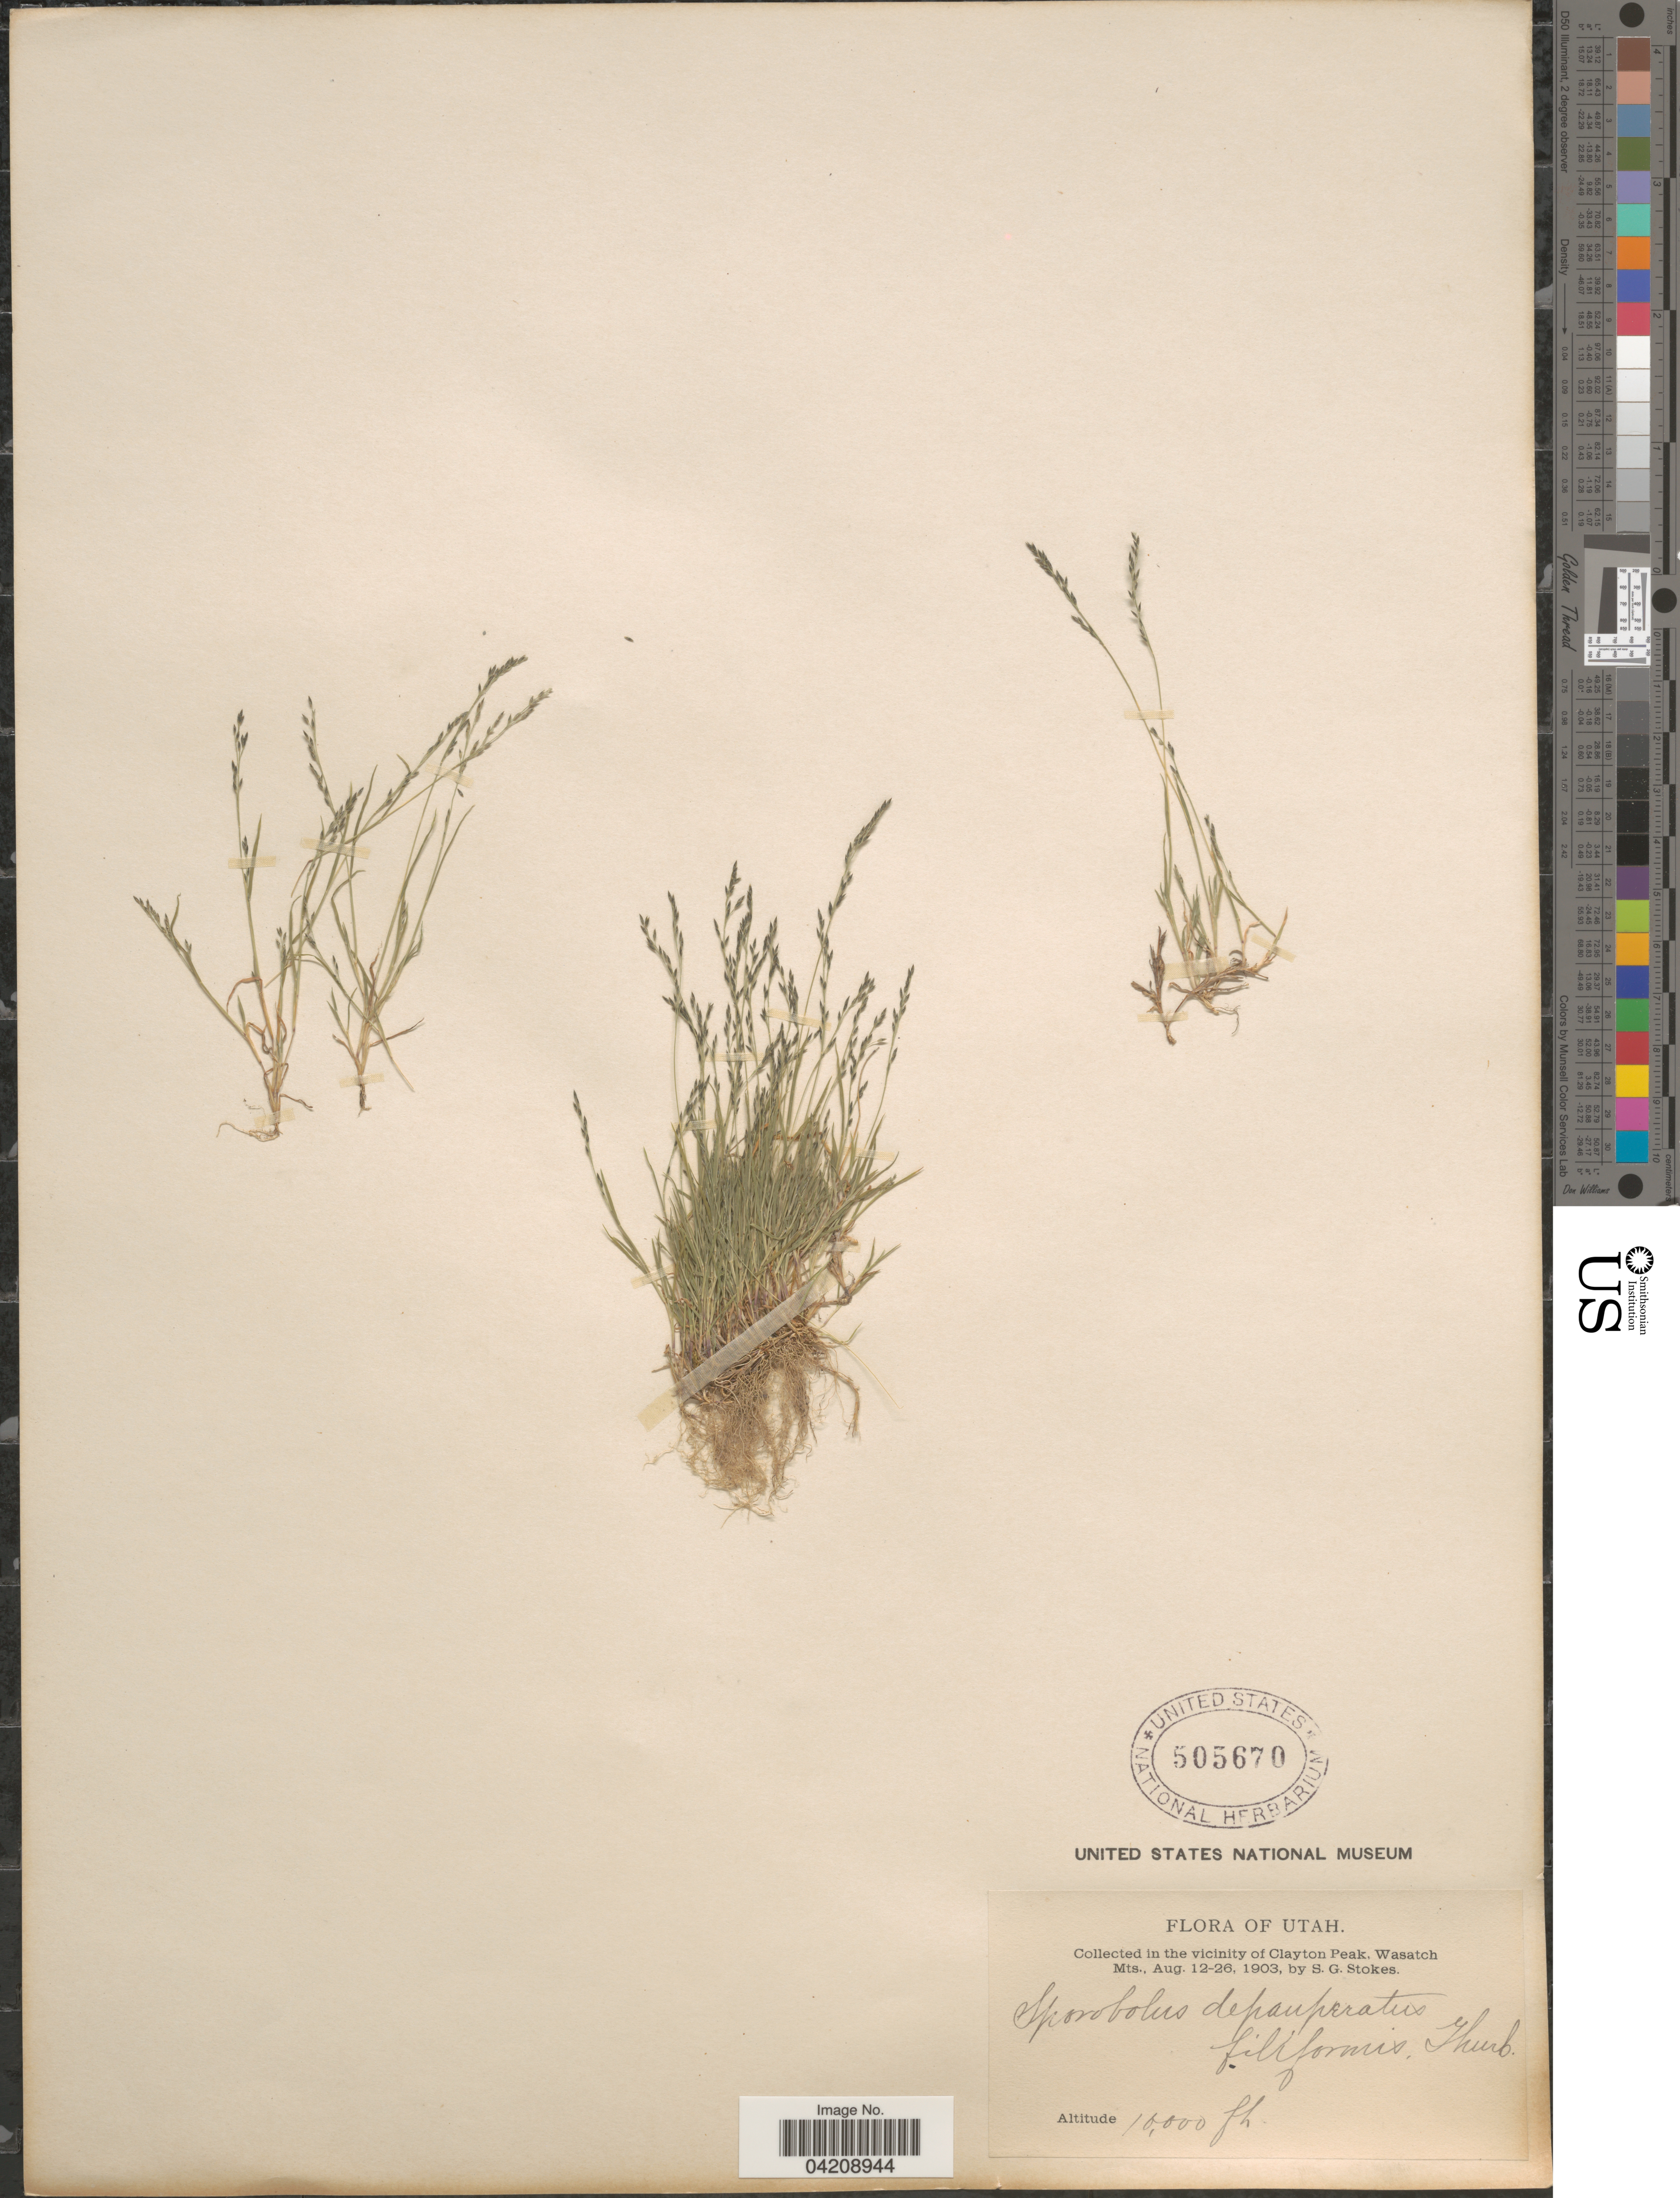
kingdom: Plantae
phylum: Tracheophyta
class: Liliopsida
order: Poales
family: Poaceae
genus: Muhlenbergia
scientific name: Muhlenbergia filiformis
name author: (Thurb. ex S. Watson) Rydb.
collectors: S. G. Stokes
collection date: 1903-08-12/1903-08-26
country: United States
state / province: Utah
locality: In the vicinity of Clayton Peak, Wasatch Mts.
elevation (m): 3048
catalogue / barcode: US 505670